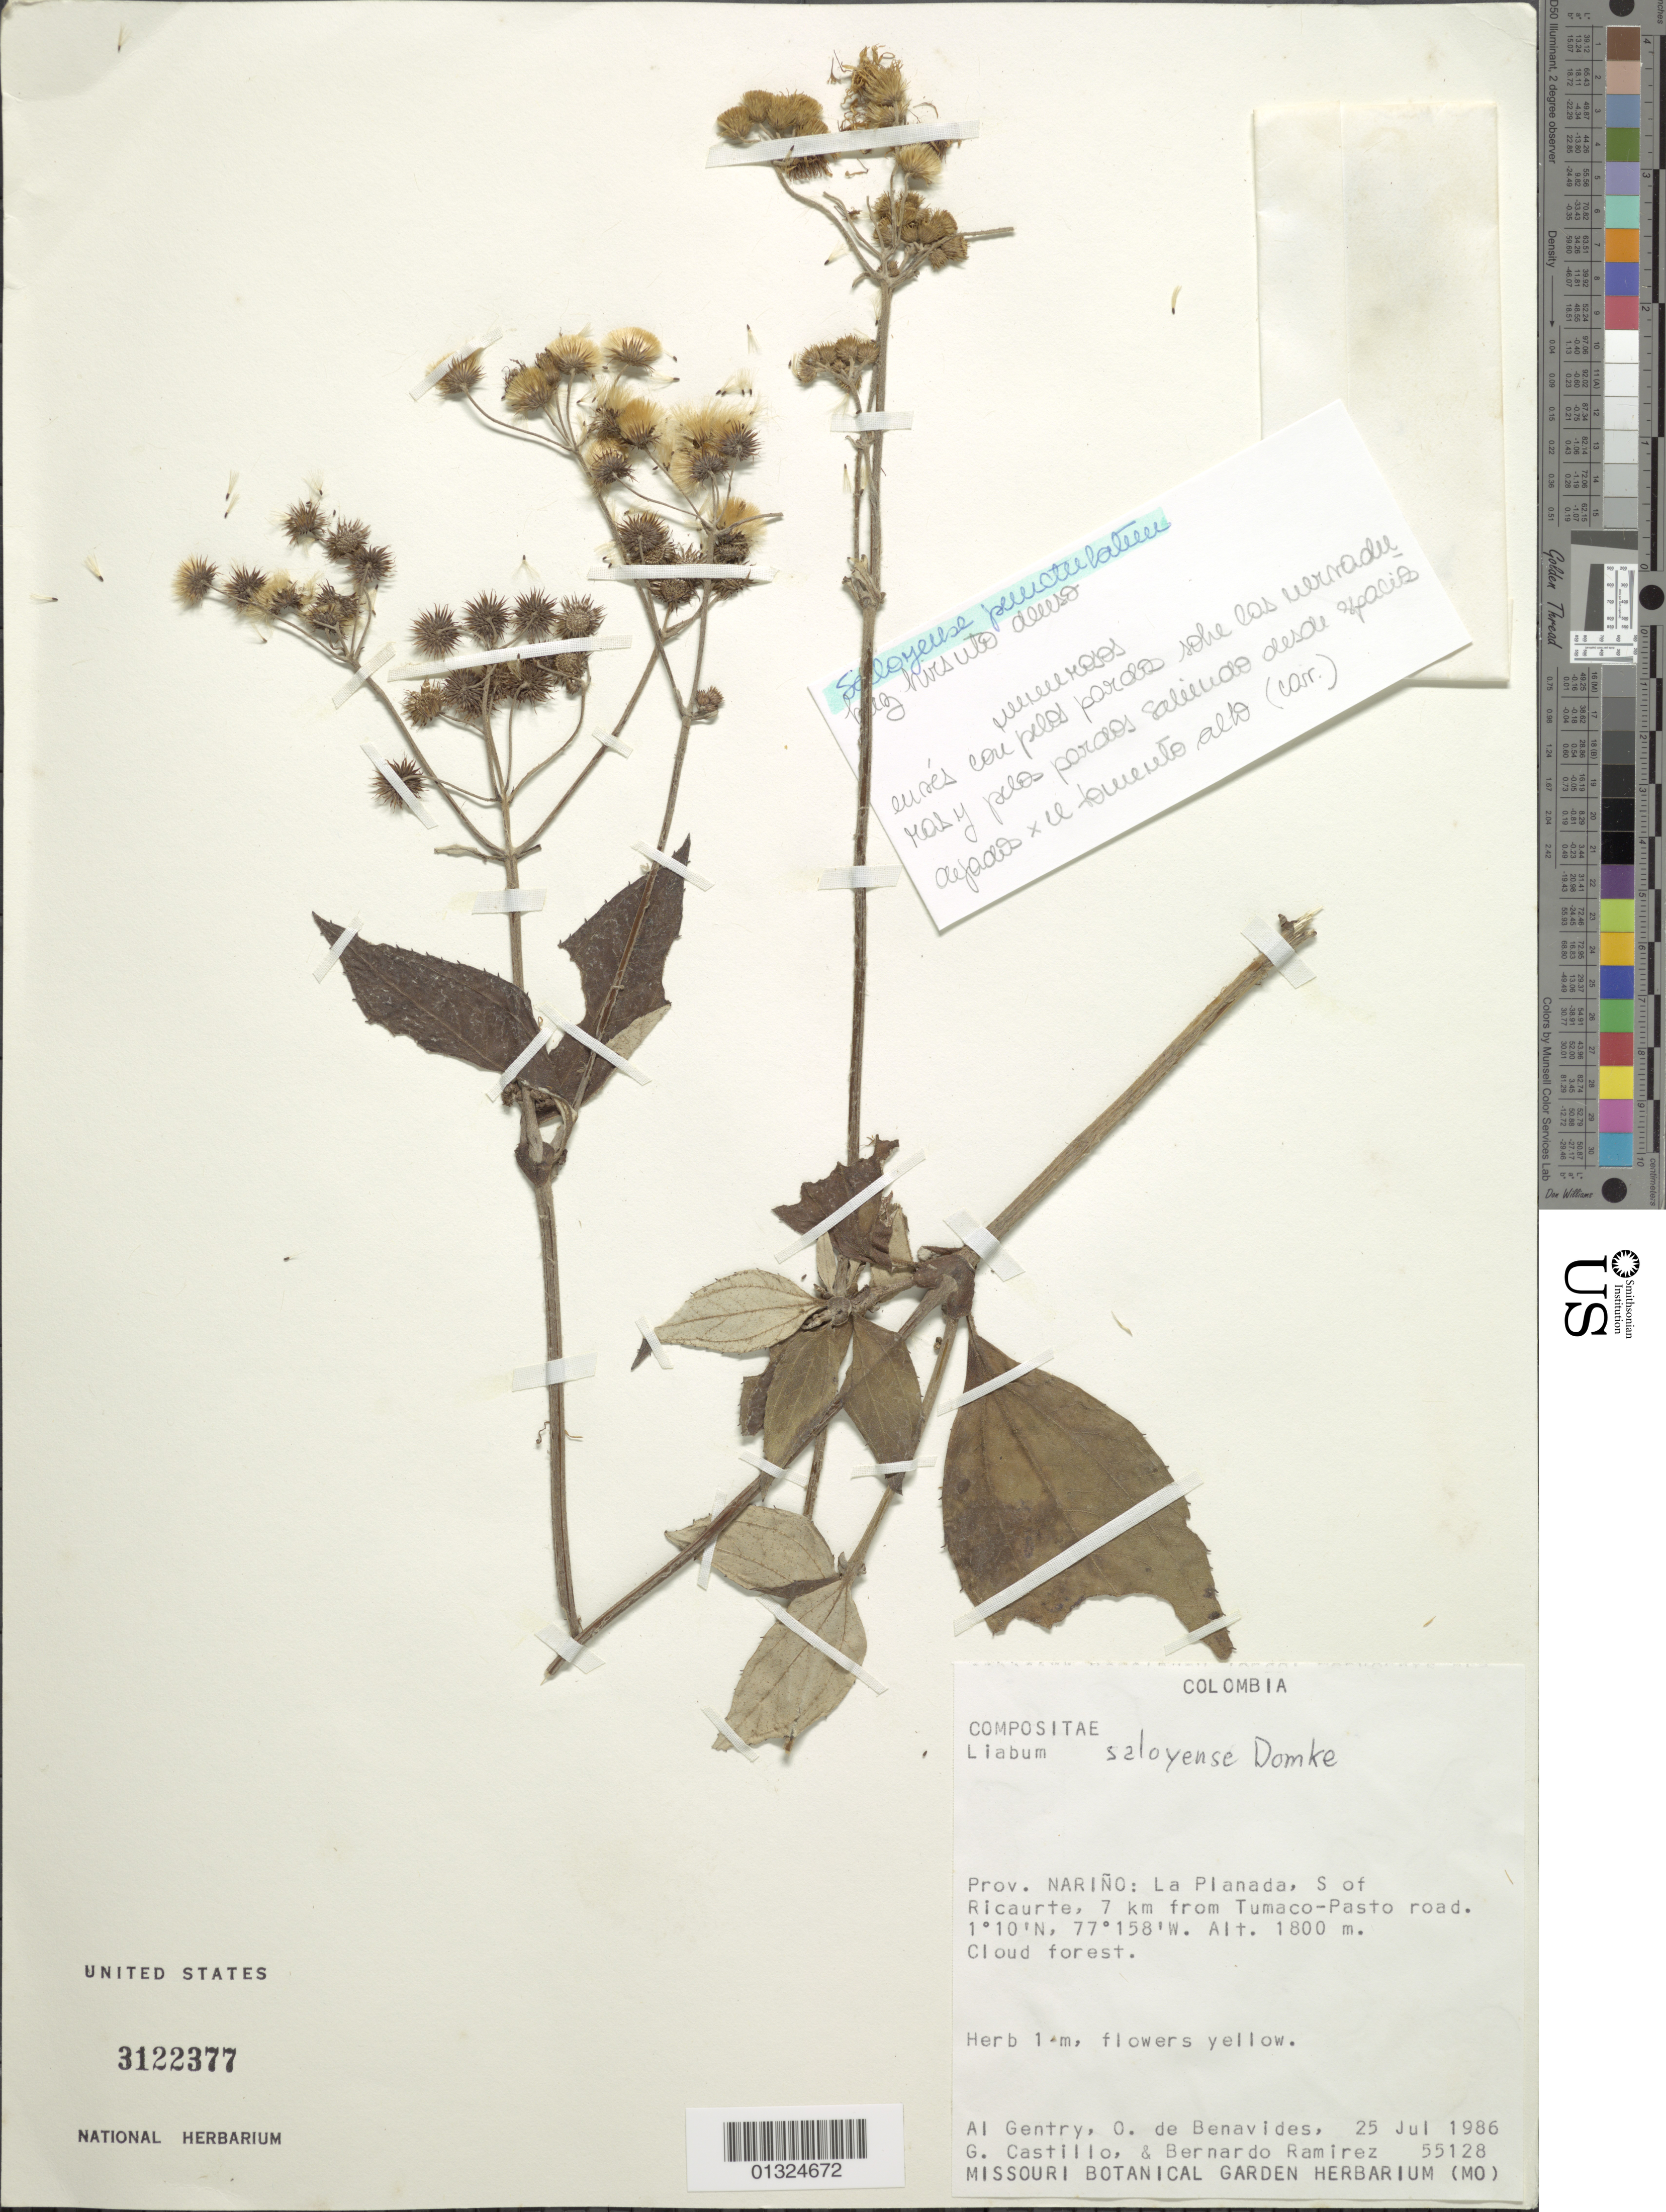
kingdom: Plantae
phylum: Tracheophyta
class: Magnoliopsida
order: Asterales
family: Asteraceae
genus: Liabum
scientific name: Liabum saloyense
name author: Domke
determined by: Robinson, H. E., (US), Smithsonian Institution - National Museum of Natural History (UNITED STATES)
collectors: A. H. Gentry, Olga S. de Benavides, G. Castillo C. & B. R. Ramirez P.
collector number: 55128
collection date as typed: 25 July 1986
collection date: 1986-07-25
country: Colombia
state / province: Nariño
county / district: Ricaurte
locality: La Planada, S of Ricuarte, 7 km from Tumaco-Pasto Rd.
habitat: Cloub forest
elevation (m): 1800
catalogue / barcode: US 3122377